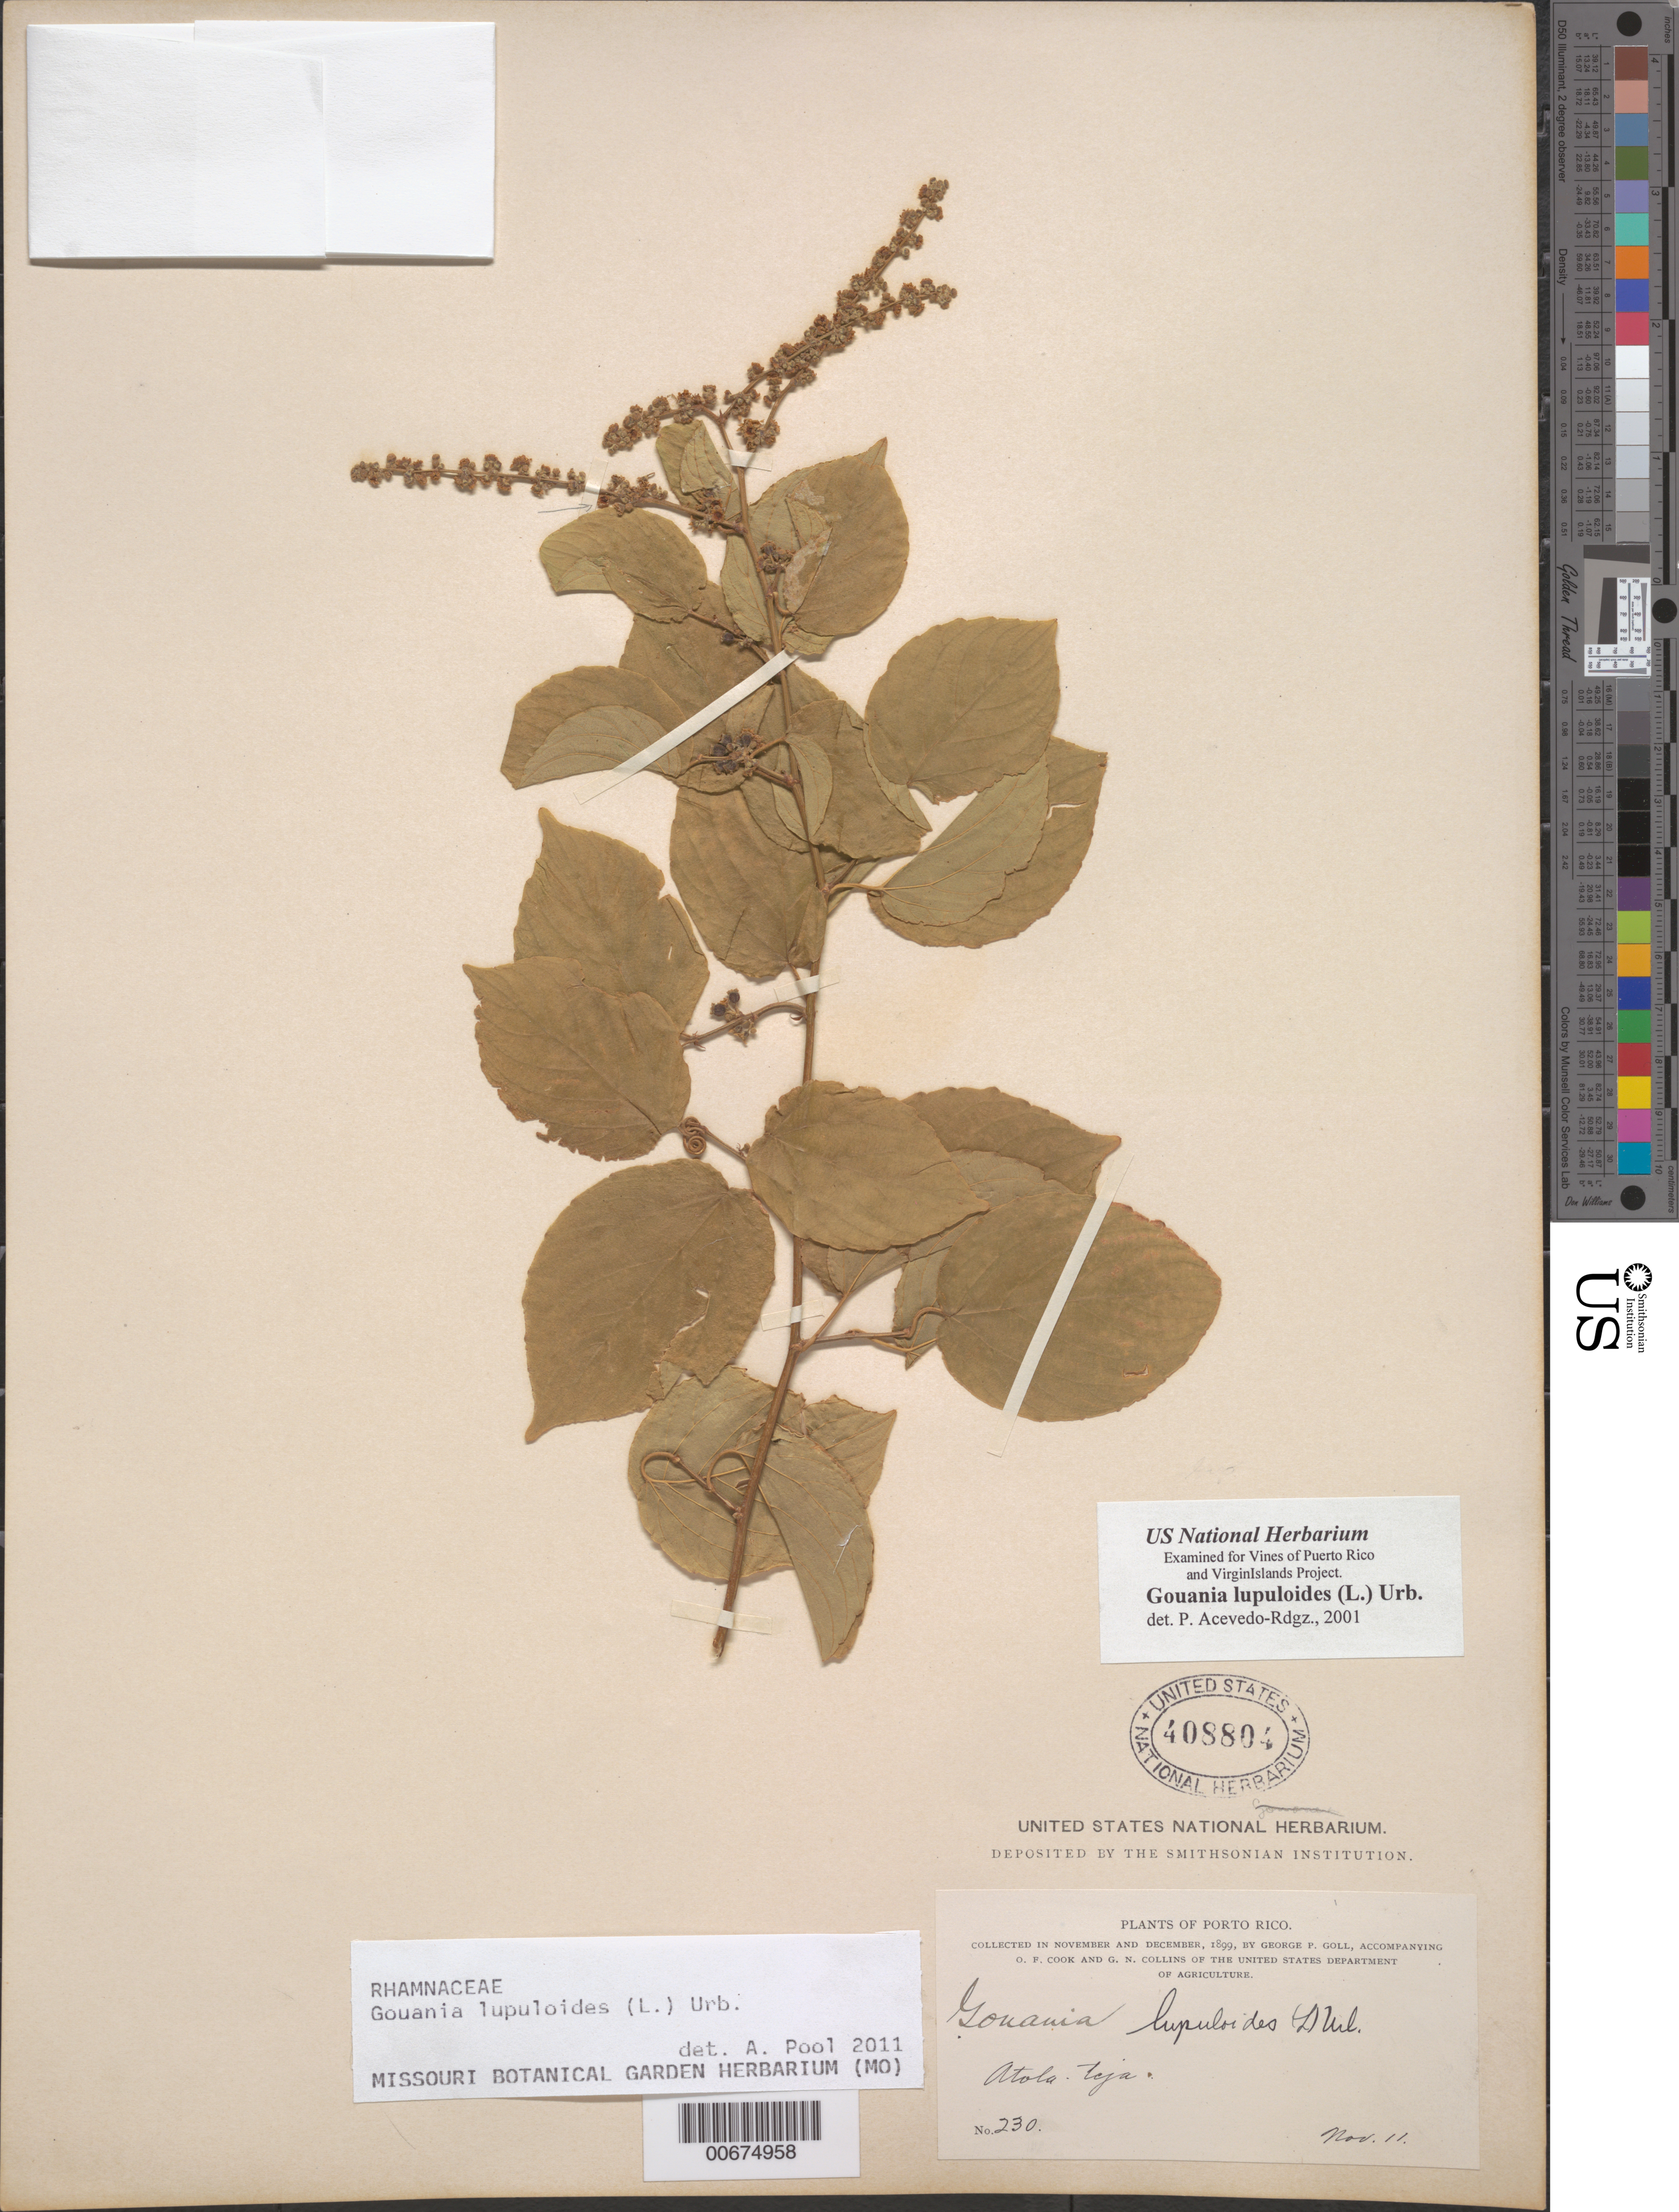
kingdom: Plantae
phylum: Tracheophyta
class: Magnoliopsida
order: Rosales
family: Rhamnaceae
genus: Gouania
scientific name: Gouania lupuloides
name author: (L.) Urb.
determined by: Pool, A., (MO), Missouri Botanical Garden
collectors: G. Goll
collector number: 230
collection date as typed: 11 Nov 1899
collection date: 1899-11-11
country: Puerto Rico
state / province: Bayamón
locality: Hato Tejas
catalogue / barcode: US 408804